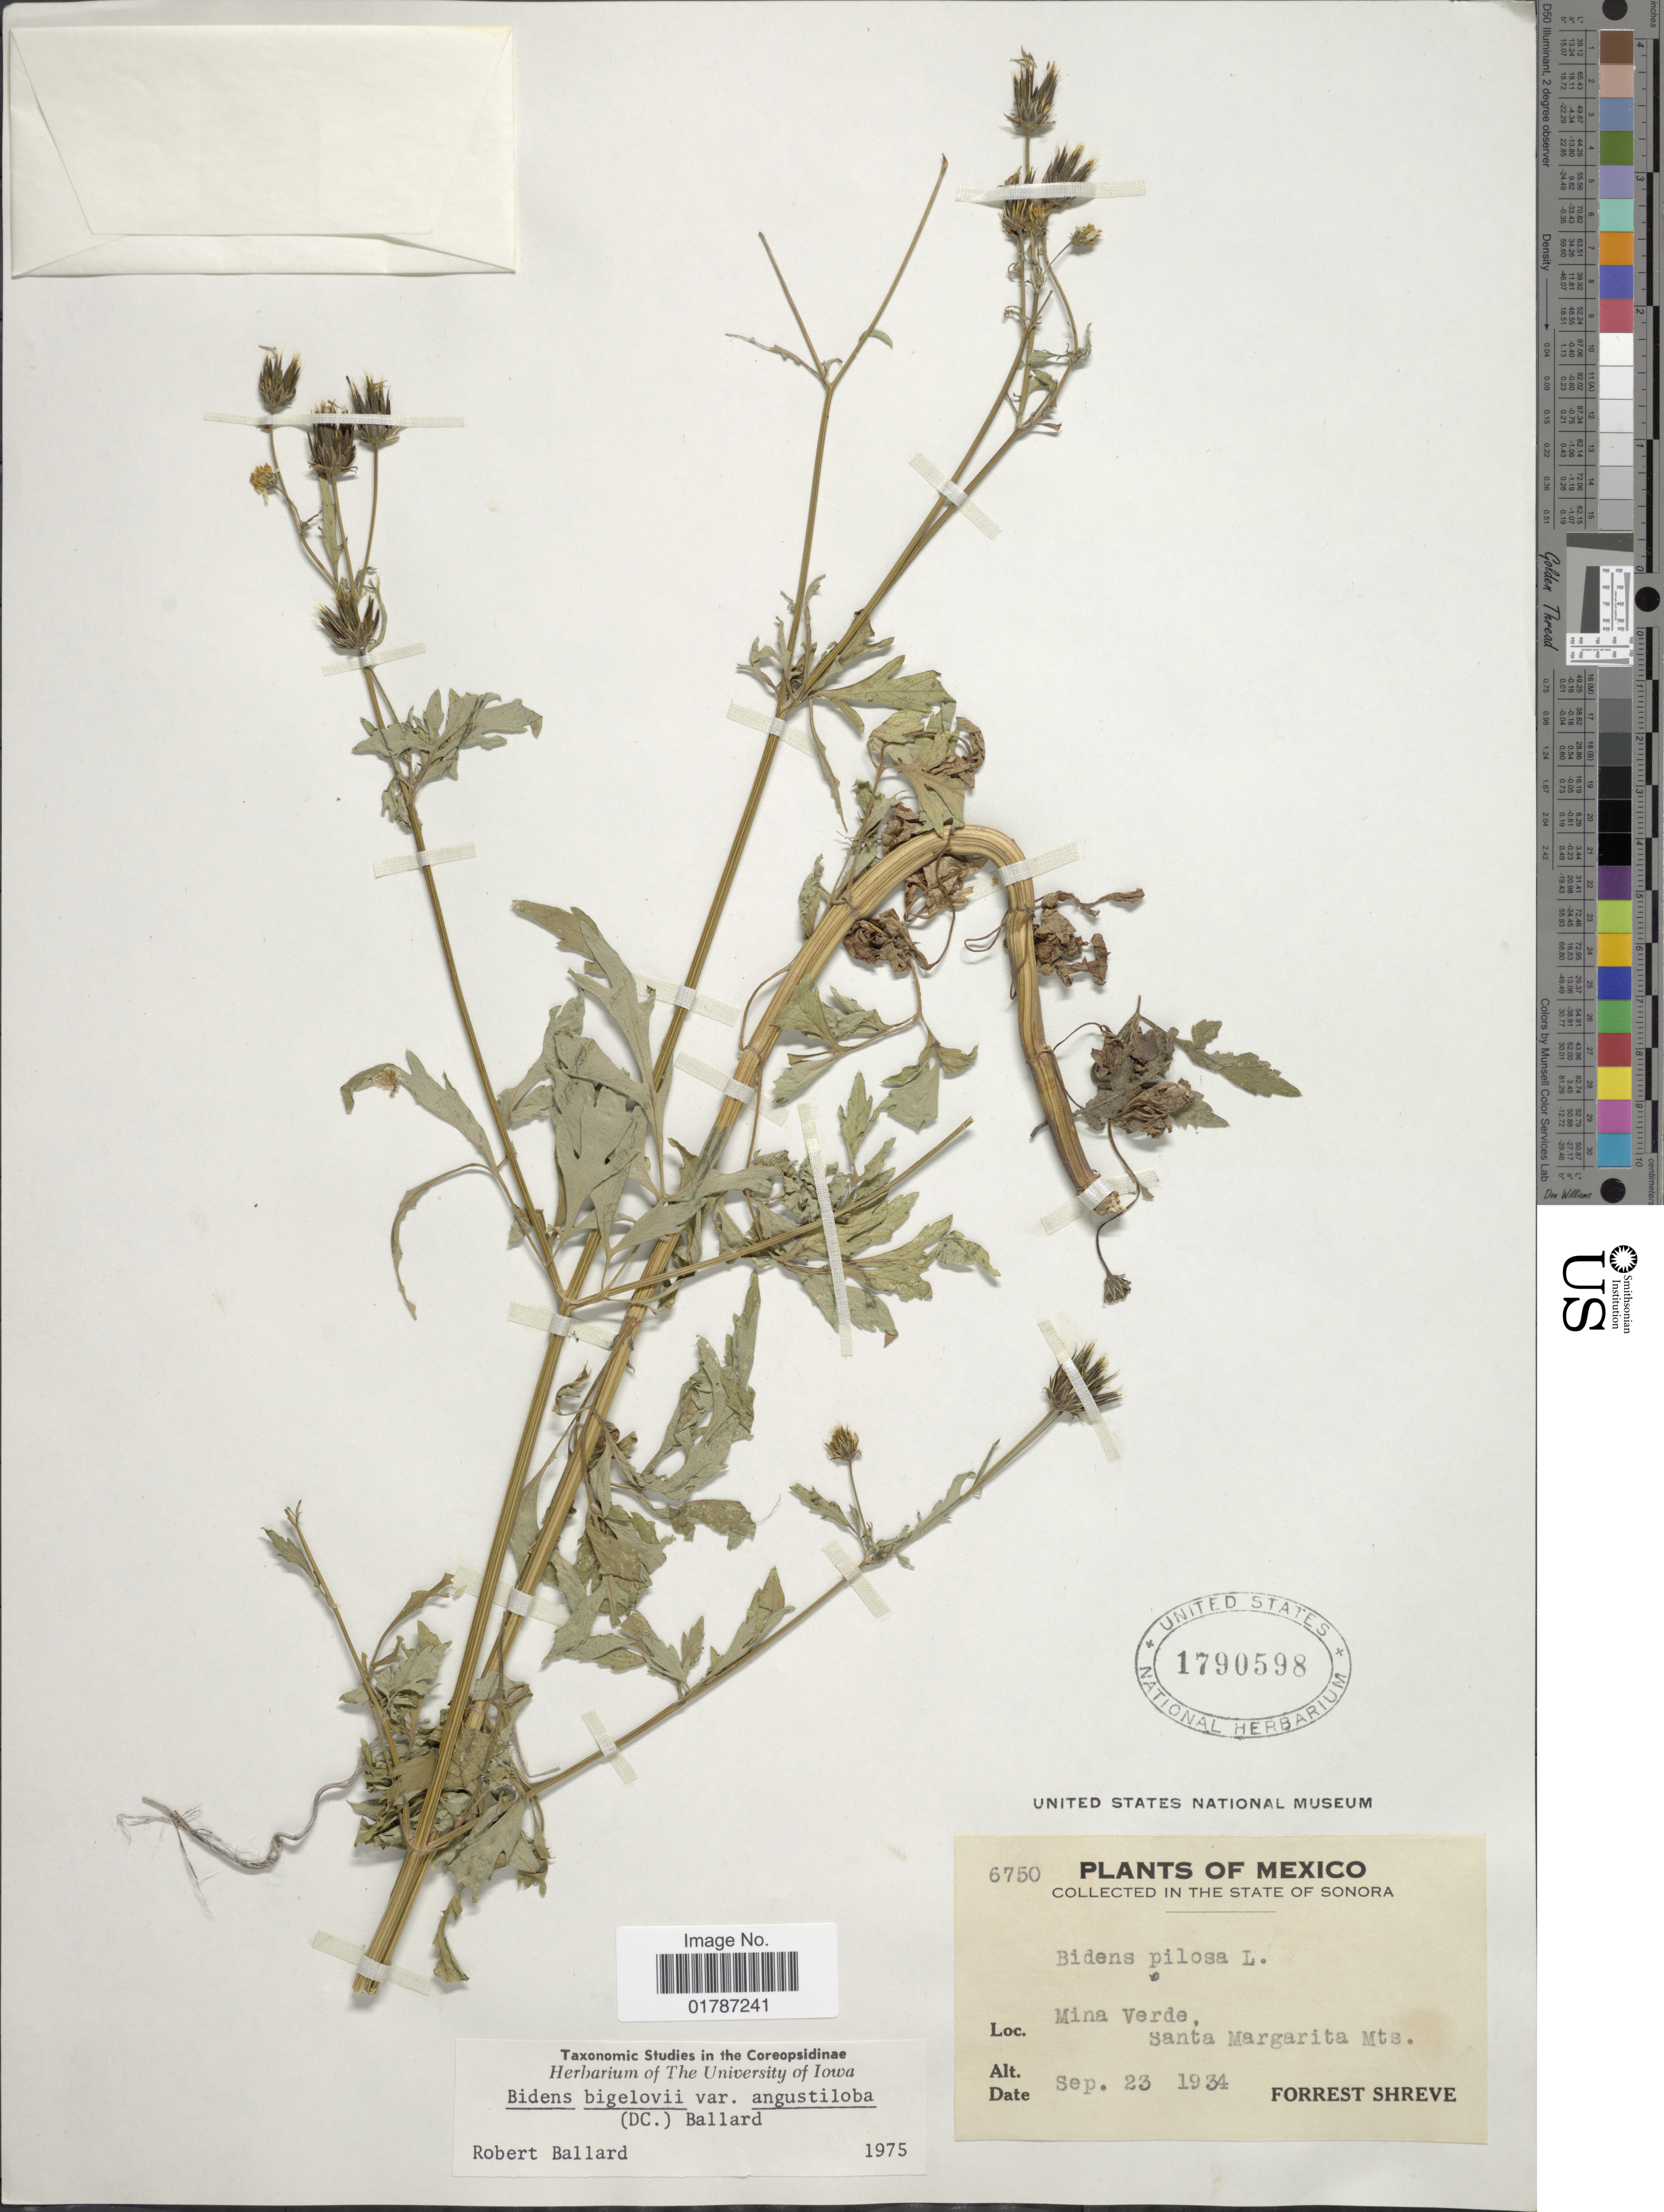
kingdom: Plantae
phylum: Tracheophyta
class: Magnoliopsida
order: Asterales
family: Asteraceae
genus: Bidens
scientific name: Bidens bigelovii var. angustiloba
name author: (DC.) Ballard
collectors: F. Shreve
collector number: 6750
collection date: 1934-09-23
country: Mexico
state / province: Sonora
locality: In The State of Sonora, Mina Verde, Santa Margarita Mts.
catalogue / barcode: US 1790598